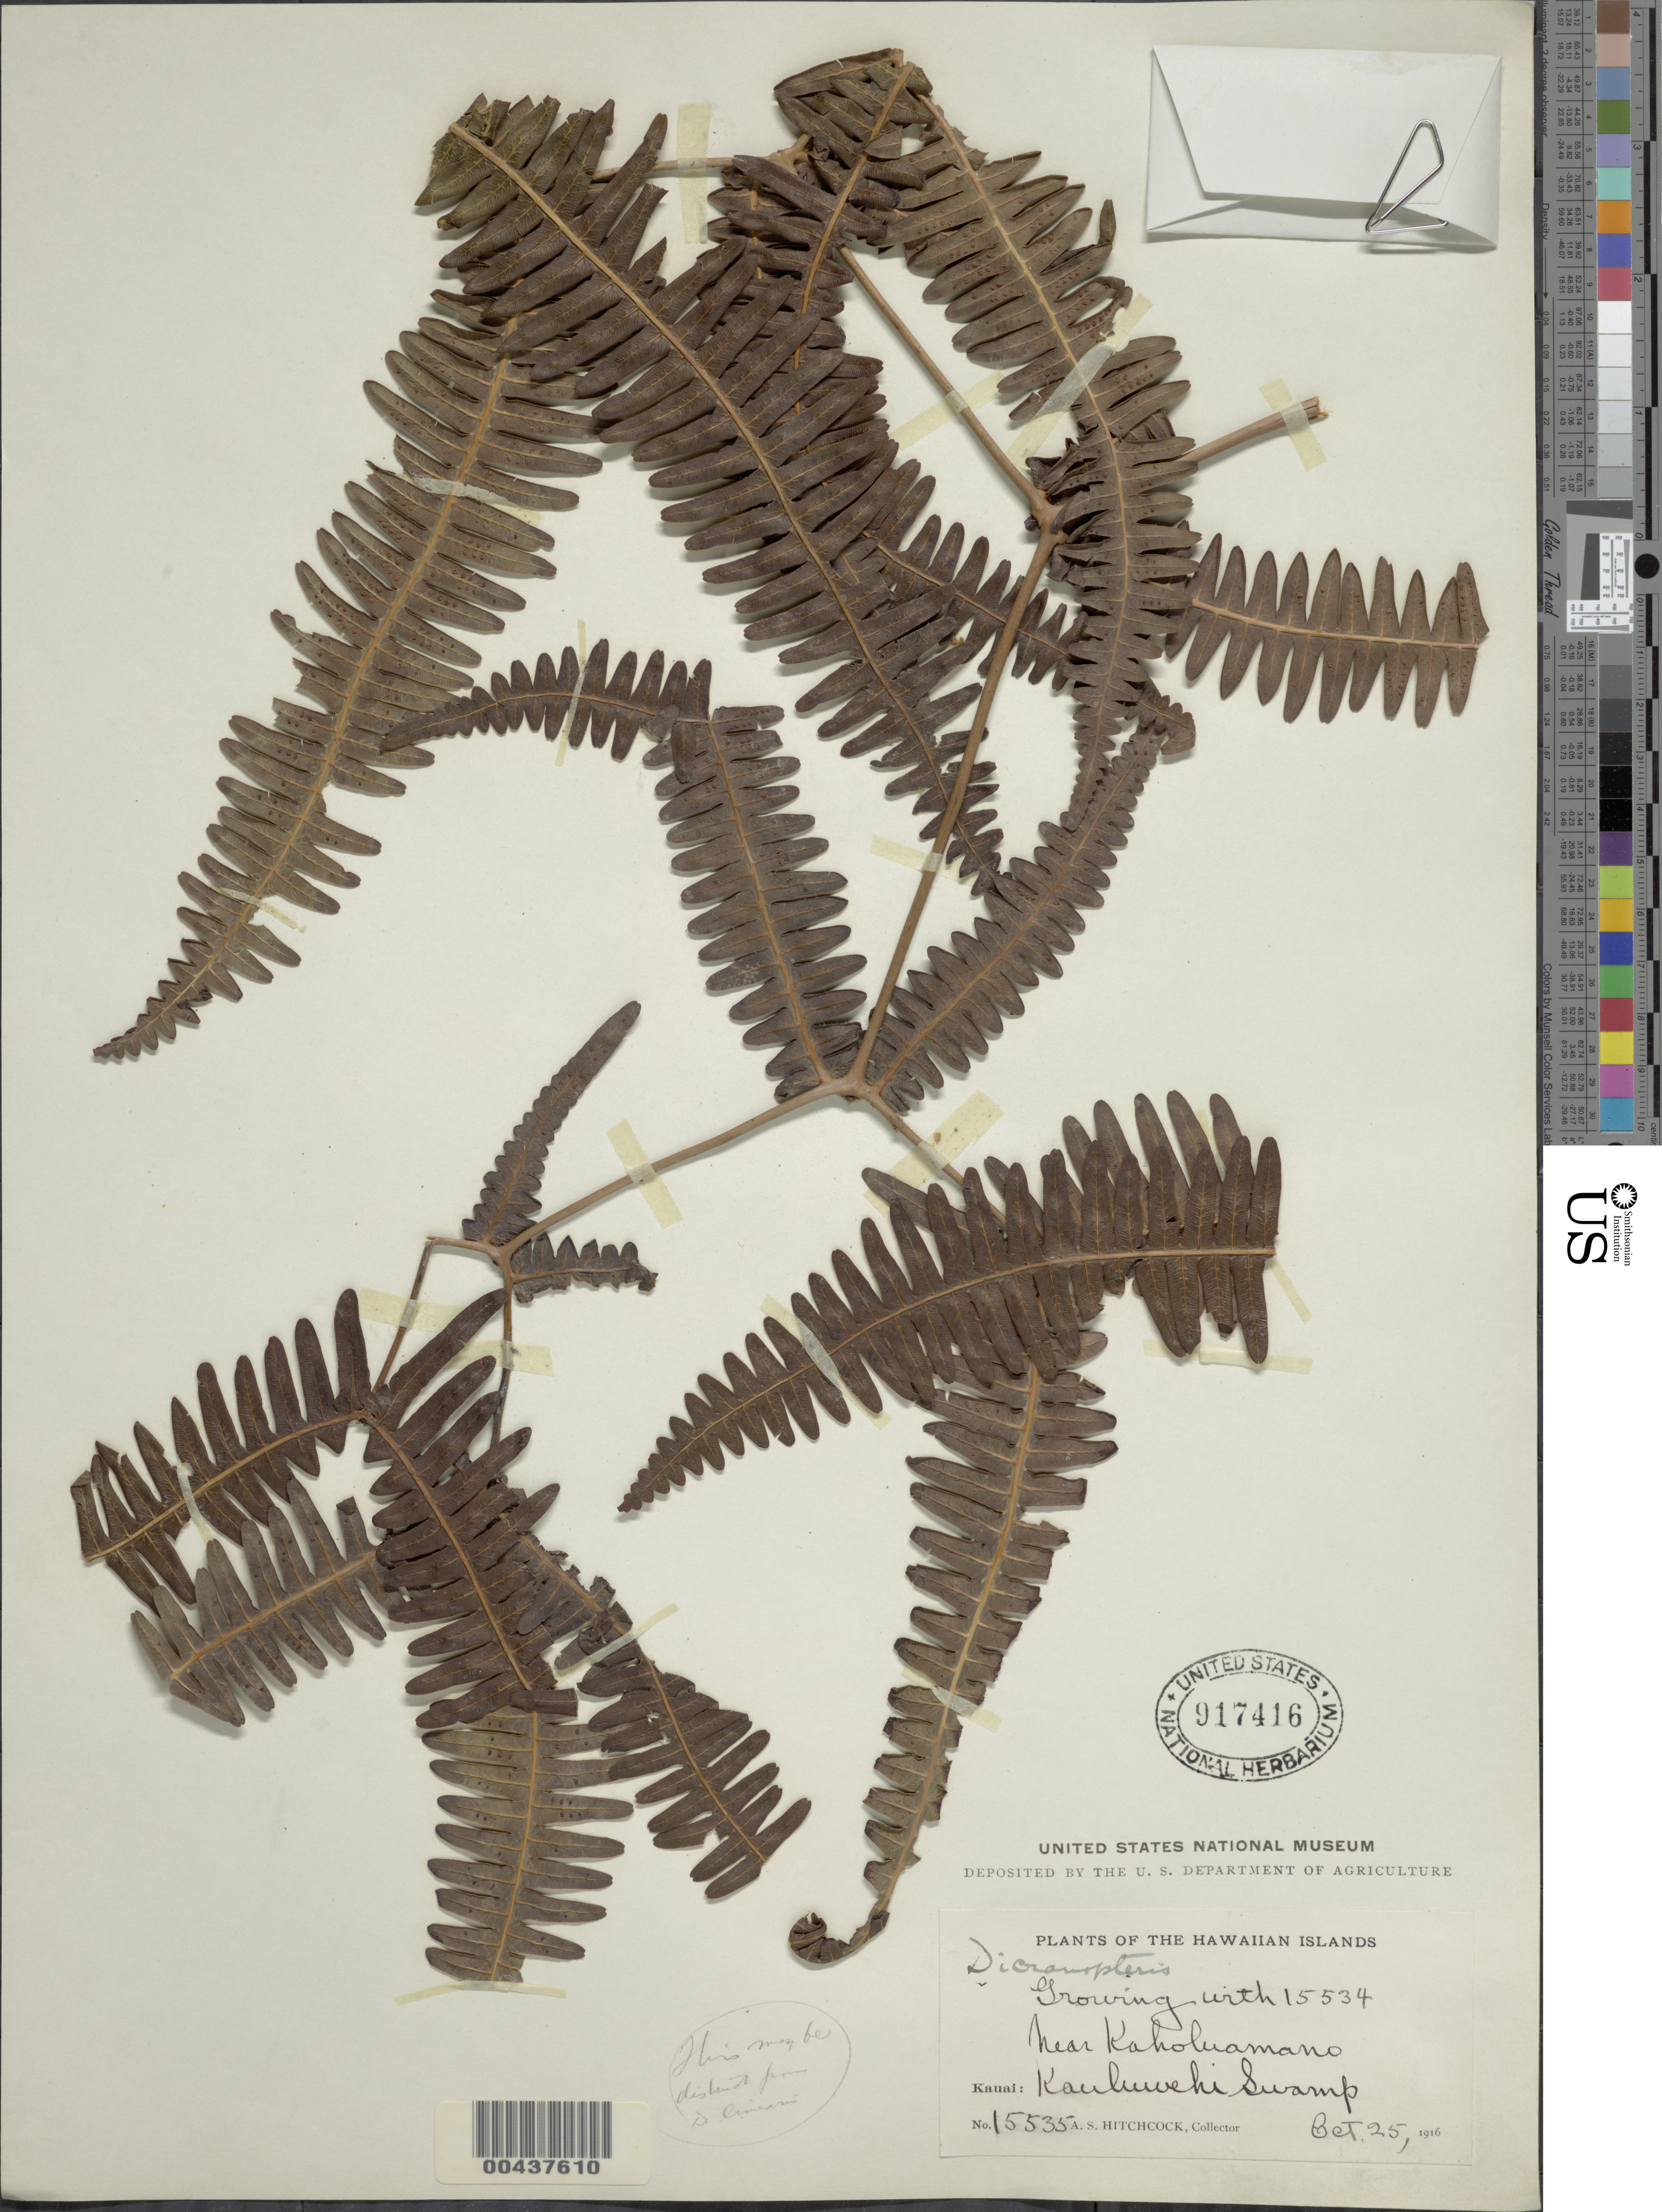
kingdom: Plantae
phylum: Tracheophyta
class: Polypodiopsida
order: Gleicheniales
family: Gleicheniaceae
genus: Dicranopteris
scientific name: Dicranopteris linearis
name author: (Burm. f.) Underw.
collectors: A. S. Hitchcock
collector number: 15535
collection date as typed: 25 Oct 1916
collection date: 1916-10-25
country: United States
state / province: Hawaii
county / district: Kauai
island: Kaua'i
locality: near Kaholuamano, Kauluwehi Swamp, Kauai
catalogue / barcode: US 917416